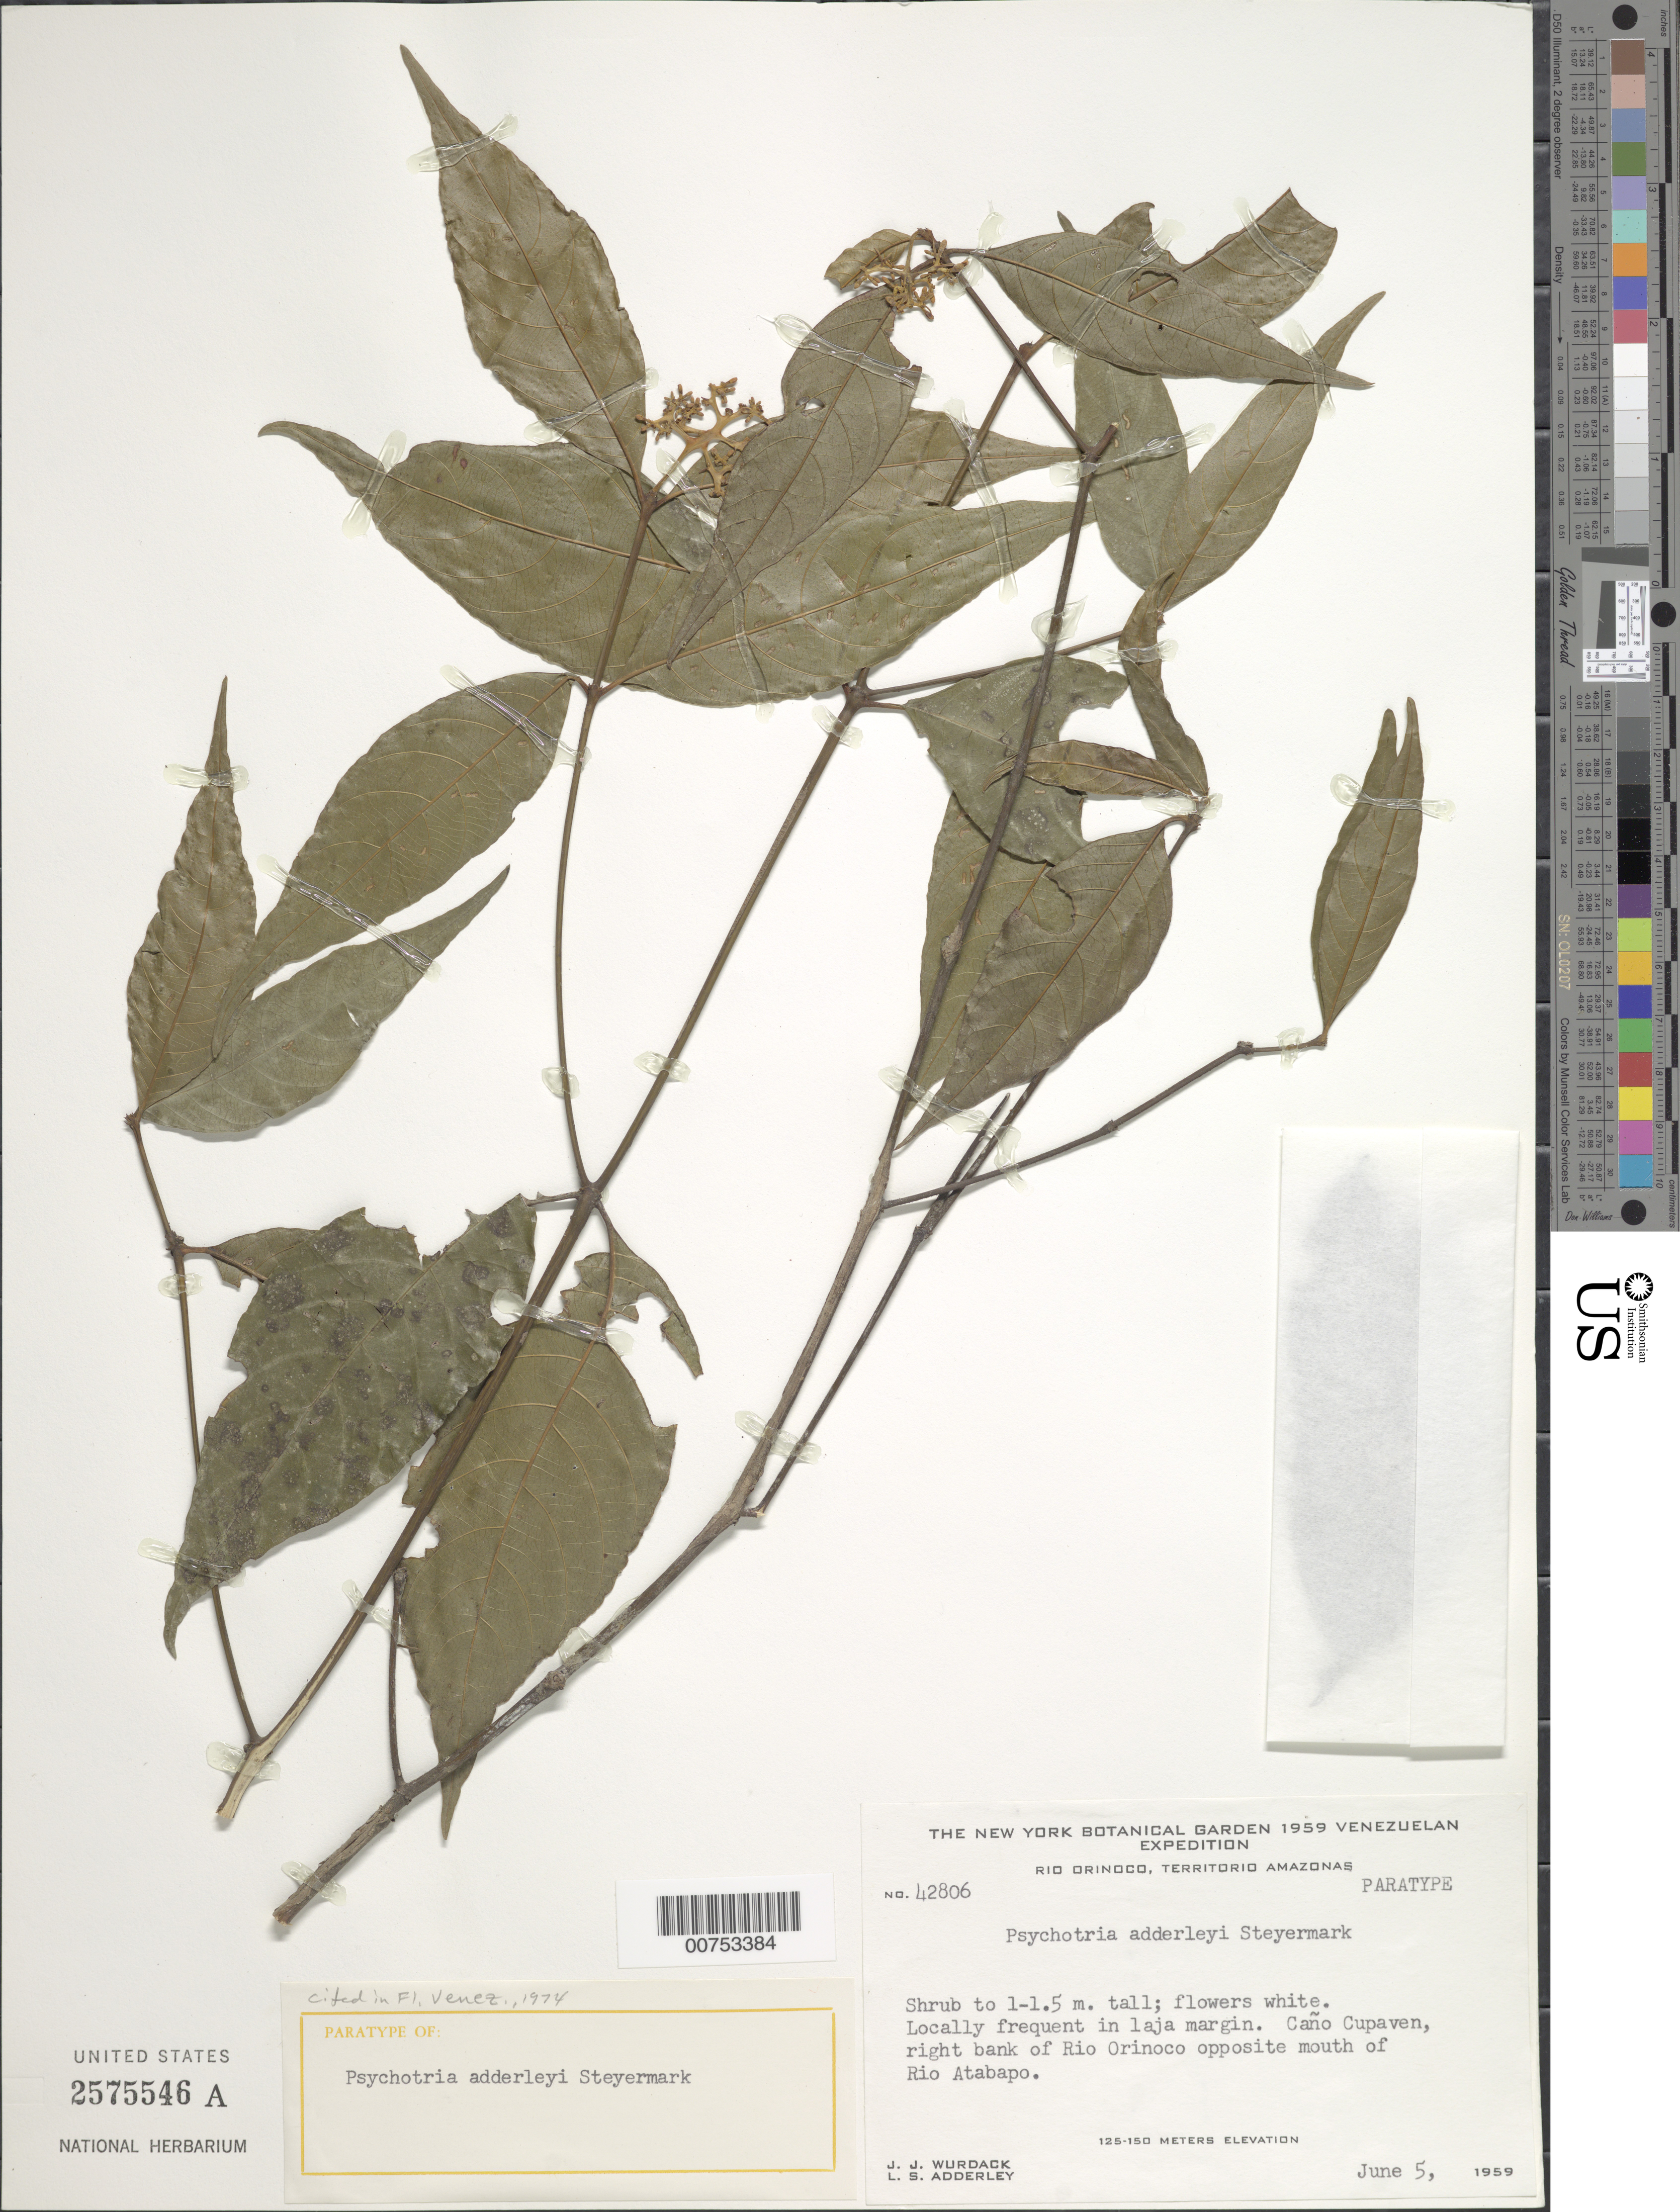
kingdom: Plantae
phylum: Tracheophyta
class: Magnoliopsida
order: Gentianales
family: Rubiaceae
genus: Psychotria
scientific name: Psychotria adderleyi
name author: Steyerm.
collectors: J. J. Wurdack & L. S. Adderley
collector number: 42806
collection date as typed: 5-Jun-59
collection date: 1959-06-05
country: Venezuela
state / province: Amazonas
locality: Caño Cupaven, right bank of Río Orinoco opposite mouth of Río Atabapo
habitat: Laja margin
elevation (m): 125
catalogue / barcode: US 2575546A